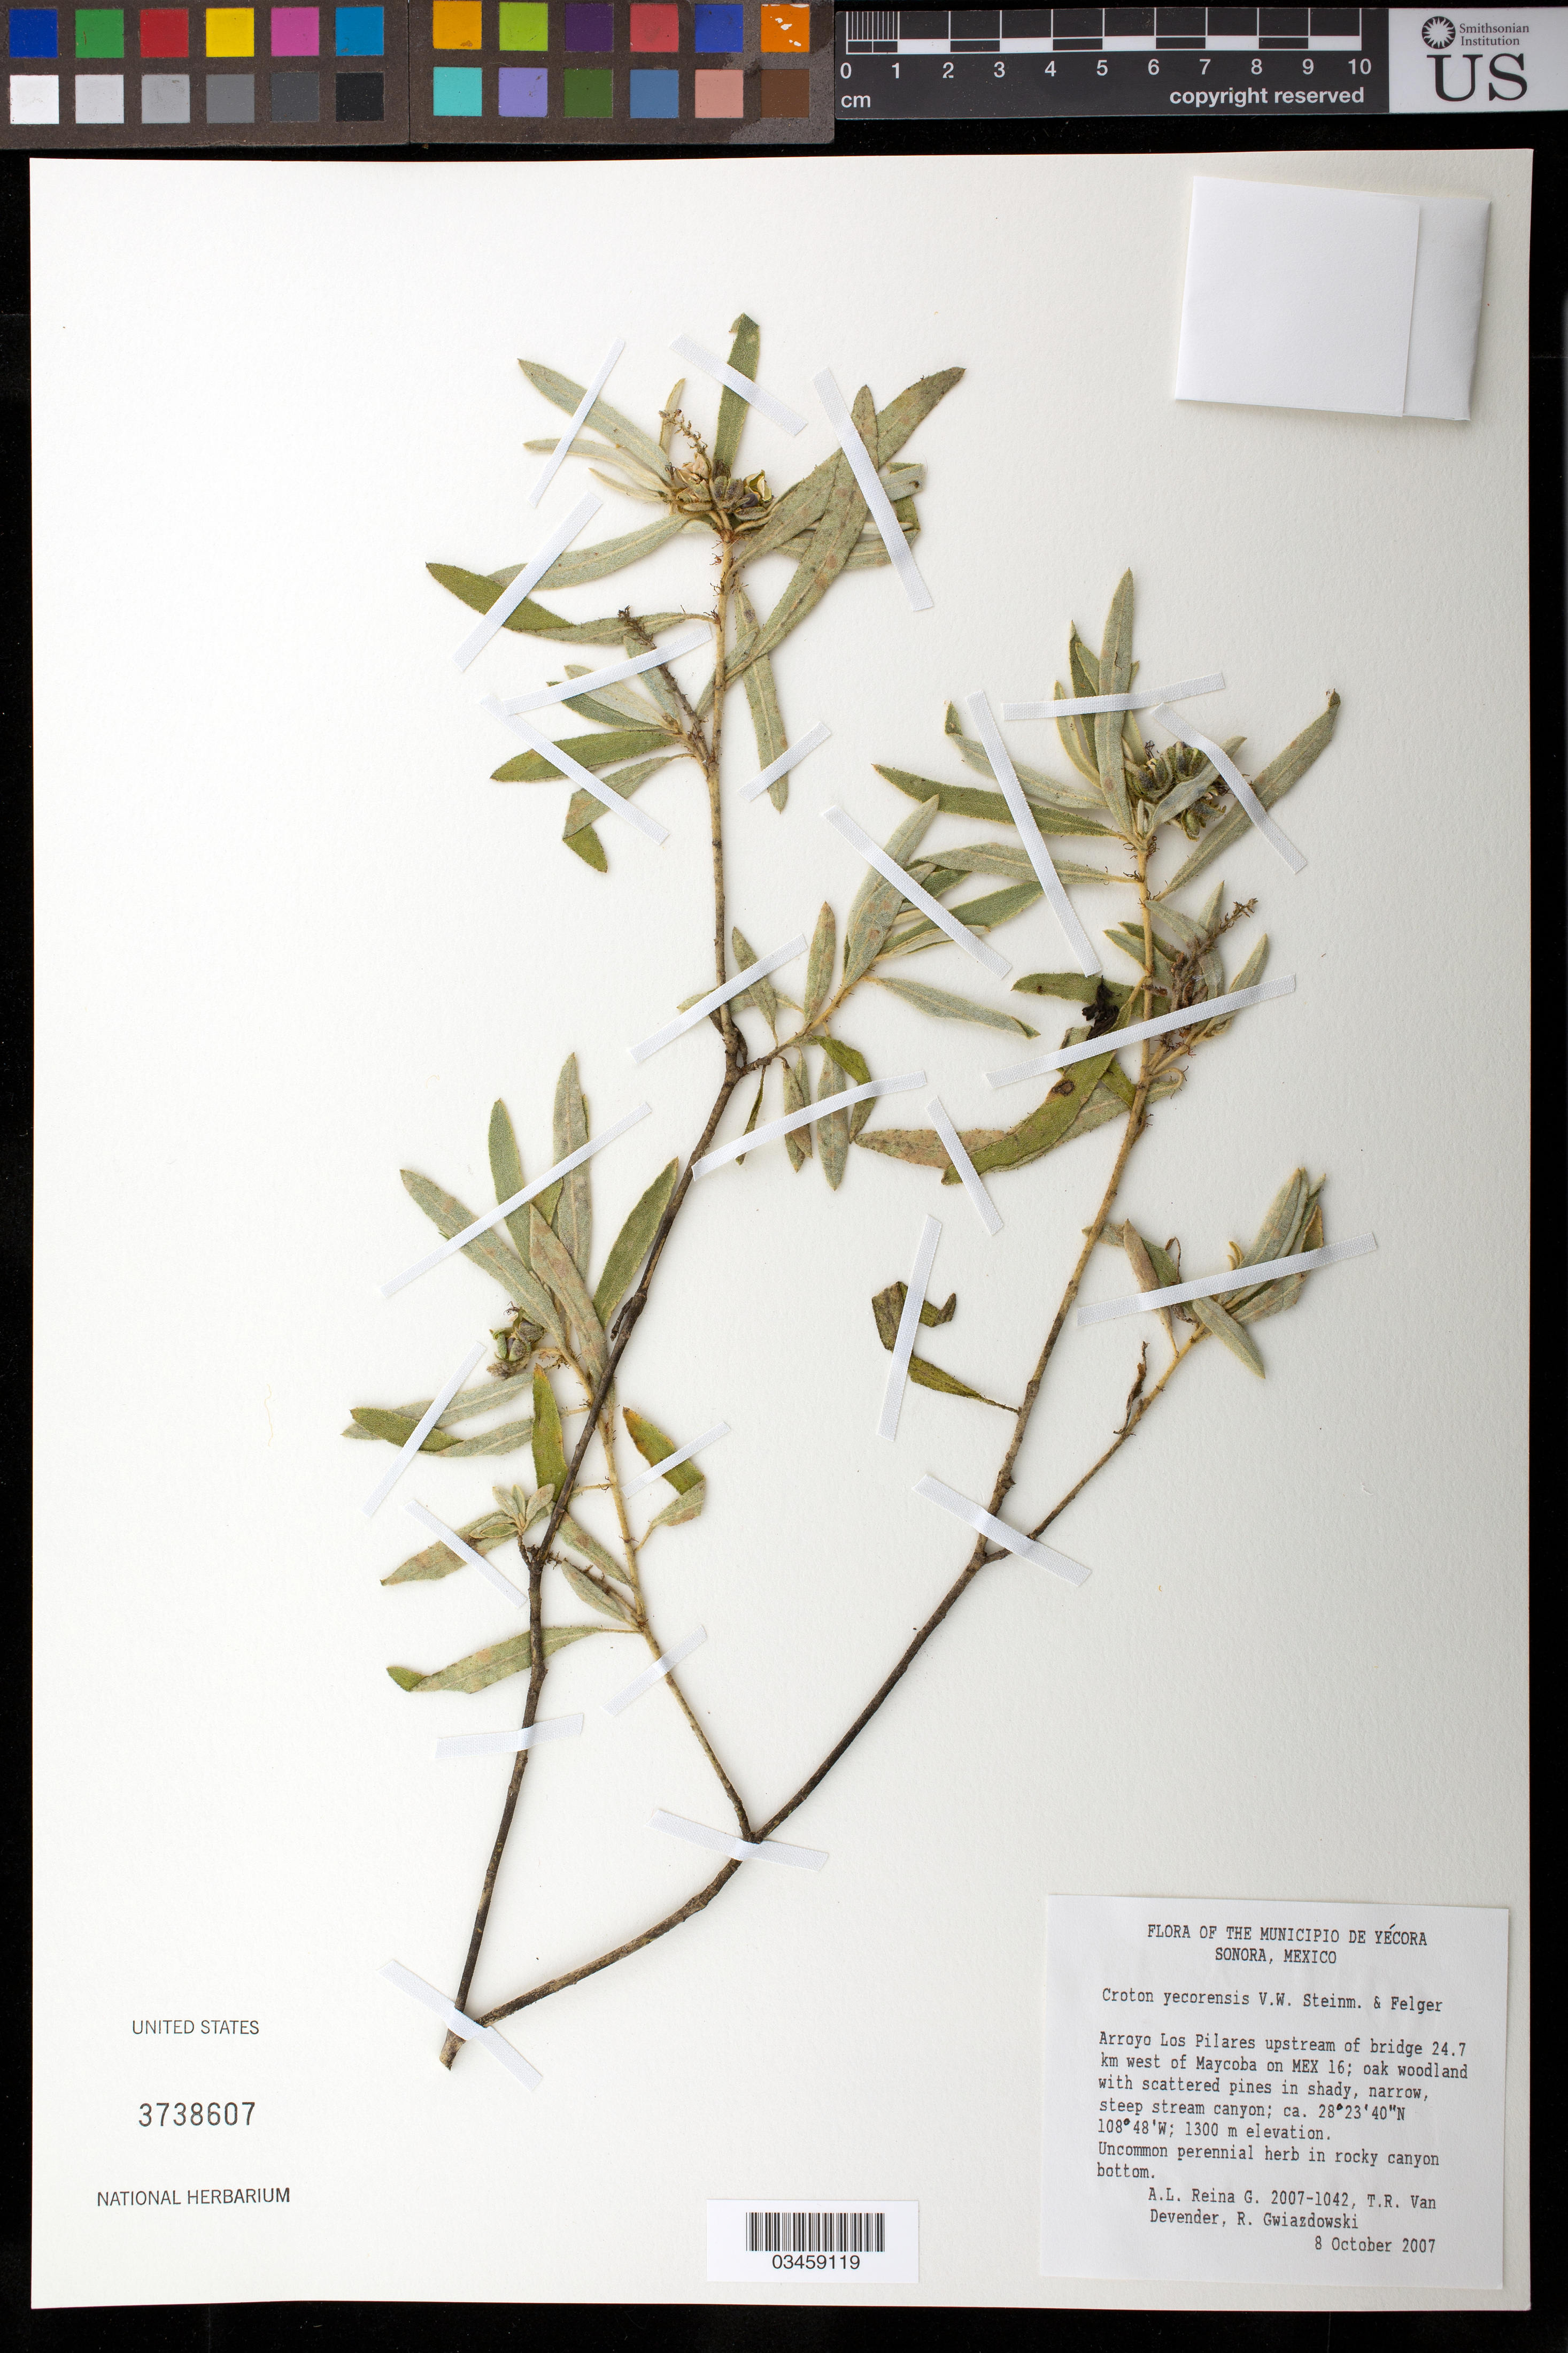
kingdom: Plantae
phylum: Tracheophyta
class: Magnoliopsida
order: Malpighiales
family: Euphorbiaceae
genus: Croton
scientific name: Croton yecorensis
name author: V.W. Steinm. & Felger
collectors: G. Reina, T. R. Van Devender & R. Gwiazdowski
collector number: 2007-1042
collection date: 2007-10-08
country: Mexico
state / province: Sonora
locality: Arroyo Los Pilares upstream on bridge 24.7 km W of Maycoba on Mex 16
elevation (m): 1300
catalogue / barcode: US 3738607